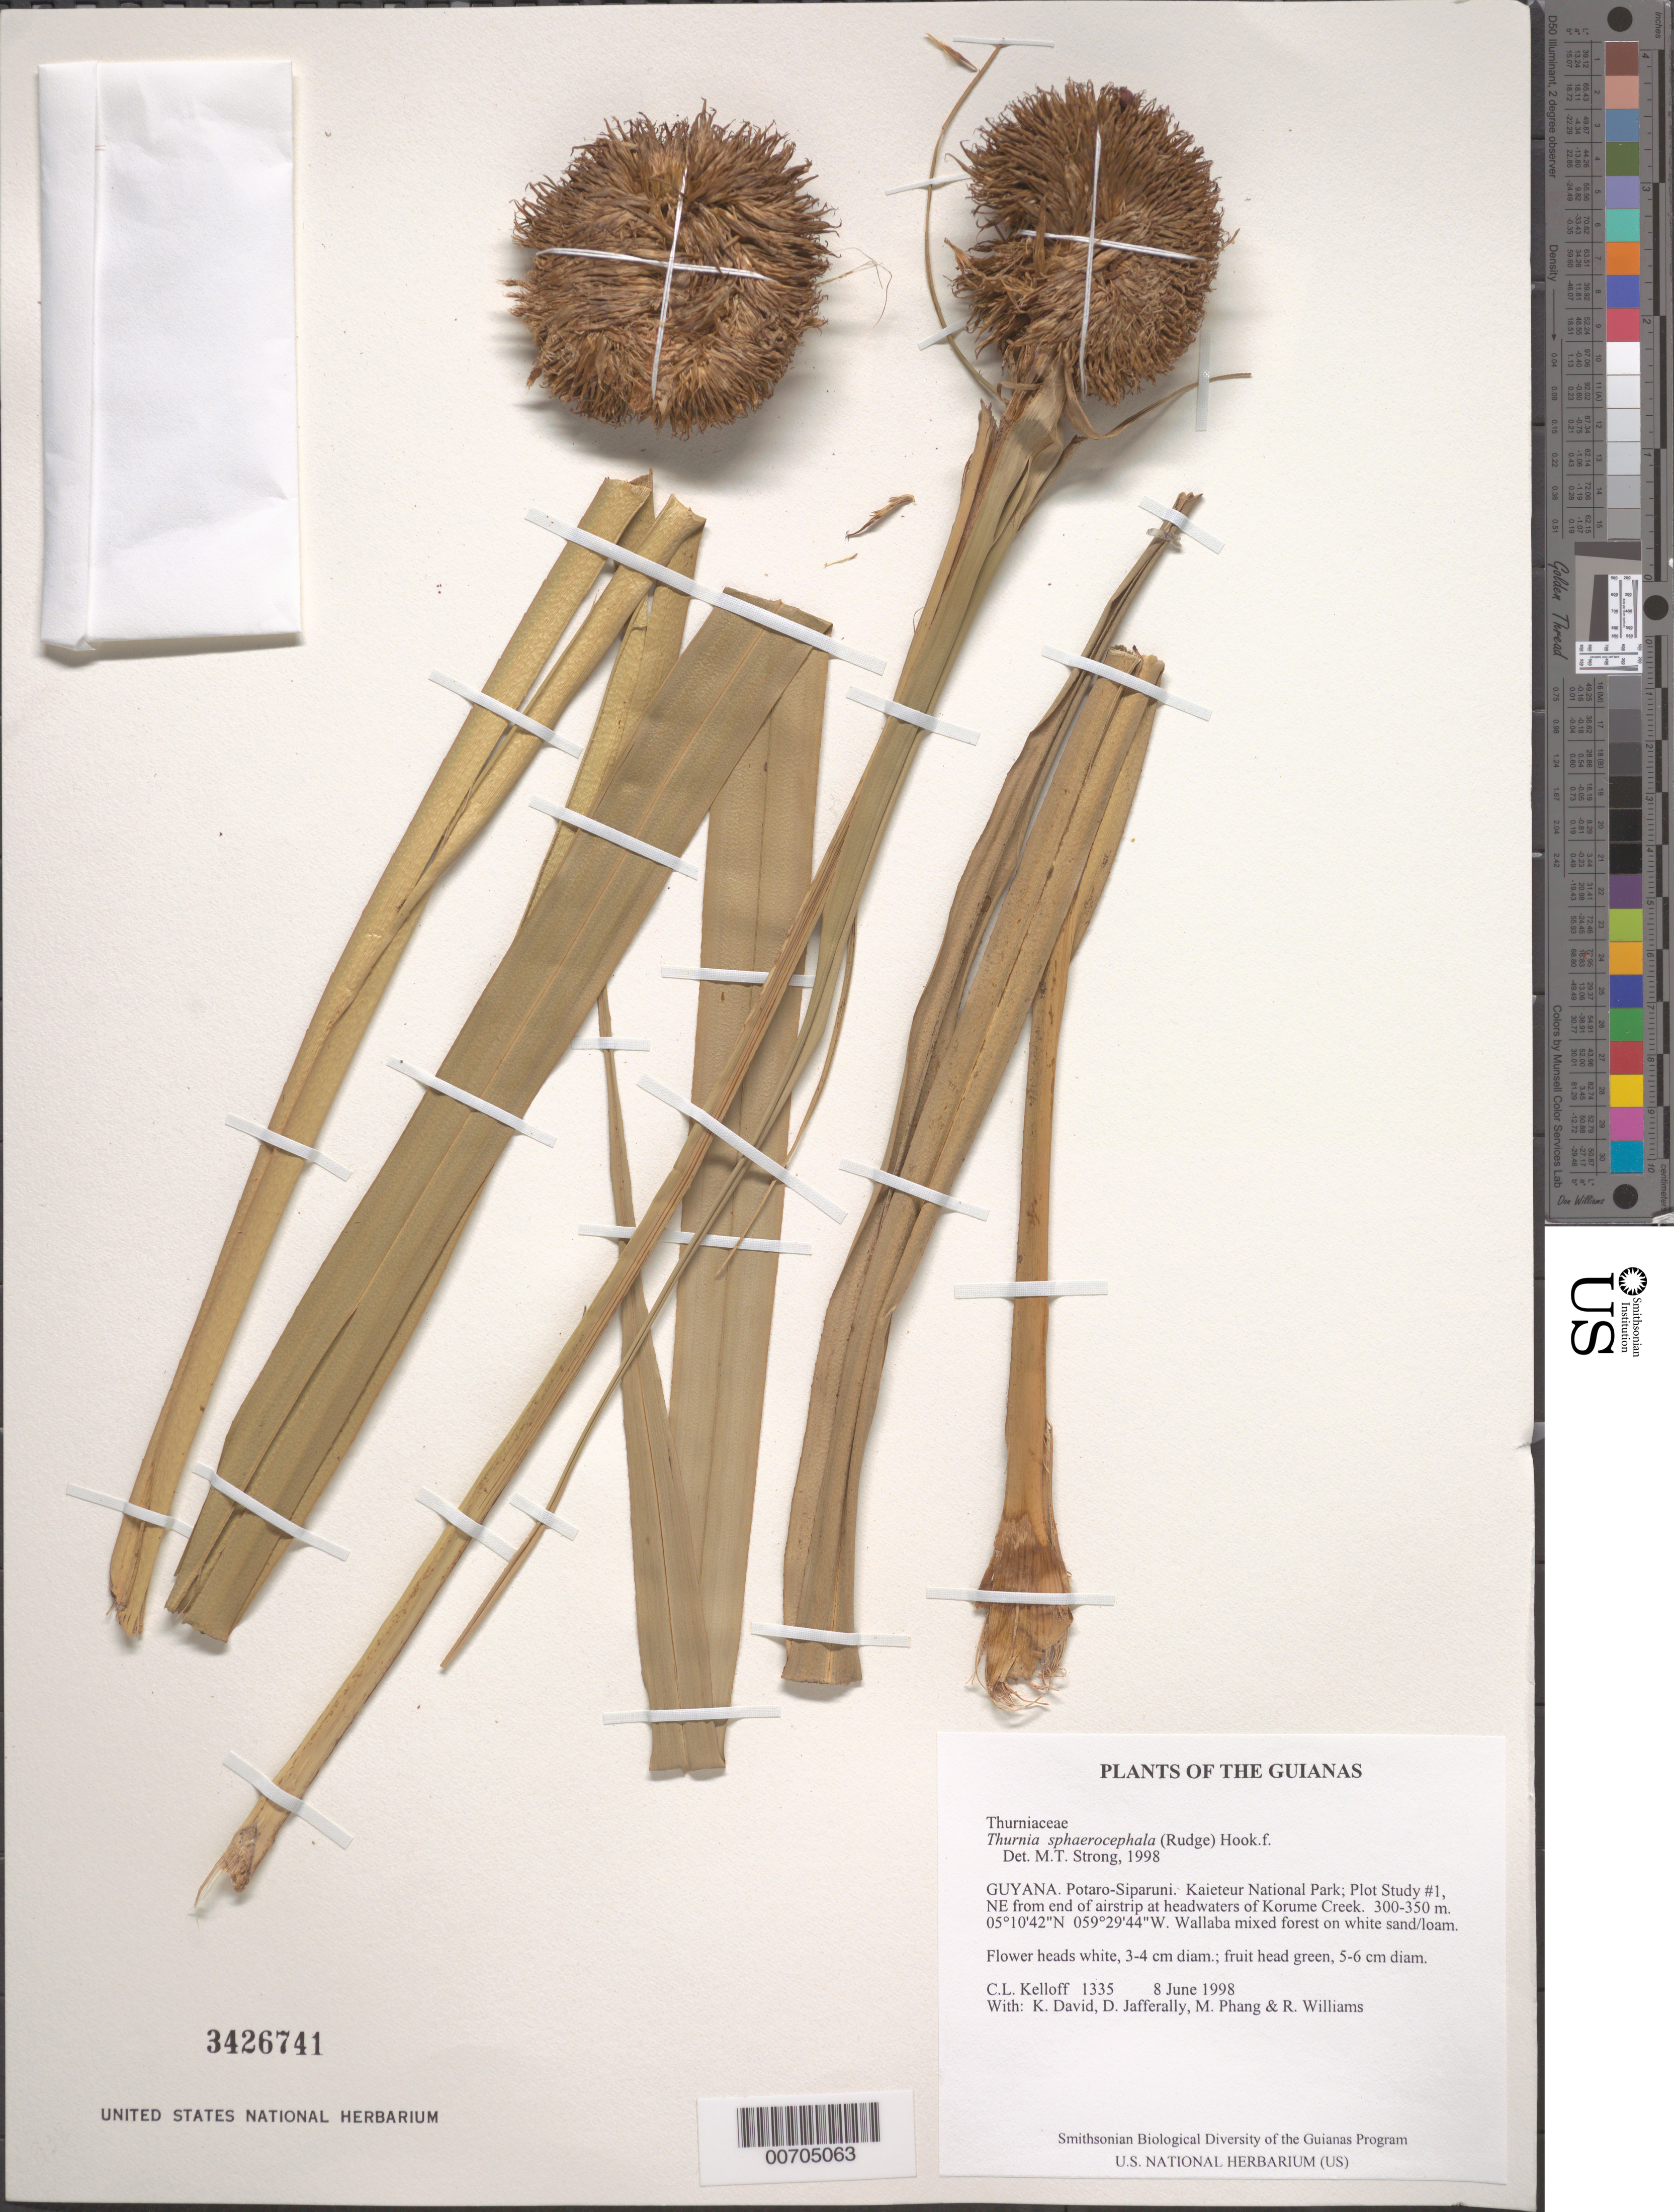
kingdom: Plantae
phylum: Tracheophyta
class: Liliopsida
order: Poales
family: Thurniaceae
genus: Thurnia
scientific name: Thurnia sphaerocephala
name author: (Rudge) Hook. f.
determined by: Strong, M. T., (US), Smithsonian Institution - National Museum of Natural History (UNITED STATES)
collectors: C. L. Kelloff, K. David, D. Jafferally, M. Phang & R. Williams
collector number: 1335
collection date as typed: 8 June 1998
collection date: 1998-06-08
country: Guyana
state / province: Potaro-Siparuni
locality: Kaieteur National Park; Plot Study #1, NE from end of airstrip at headwaters of Korume Creek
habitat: Wallaba mixed forest on white sand/loam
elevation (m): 300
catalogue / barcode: US 3426741